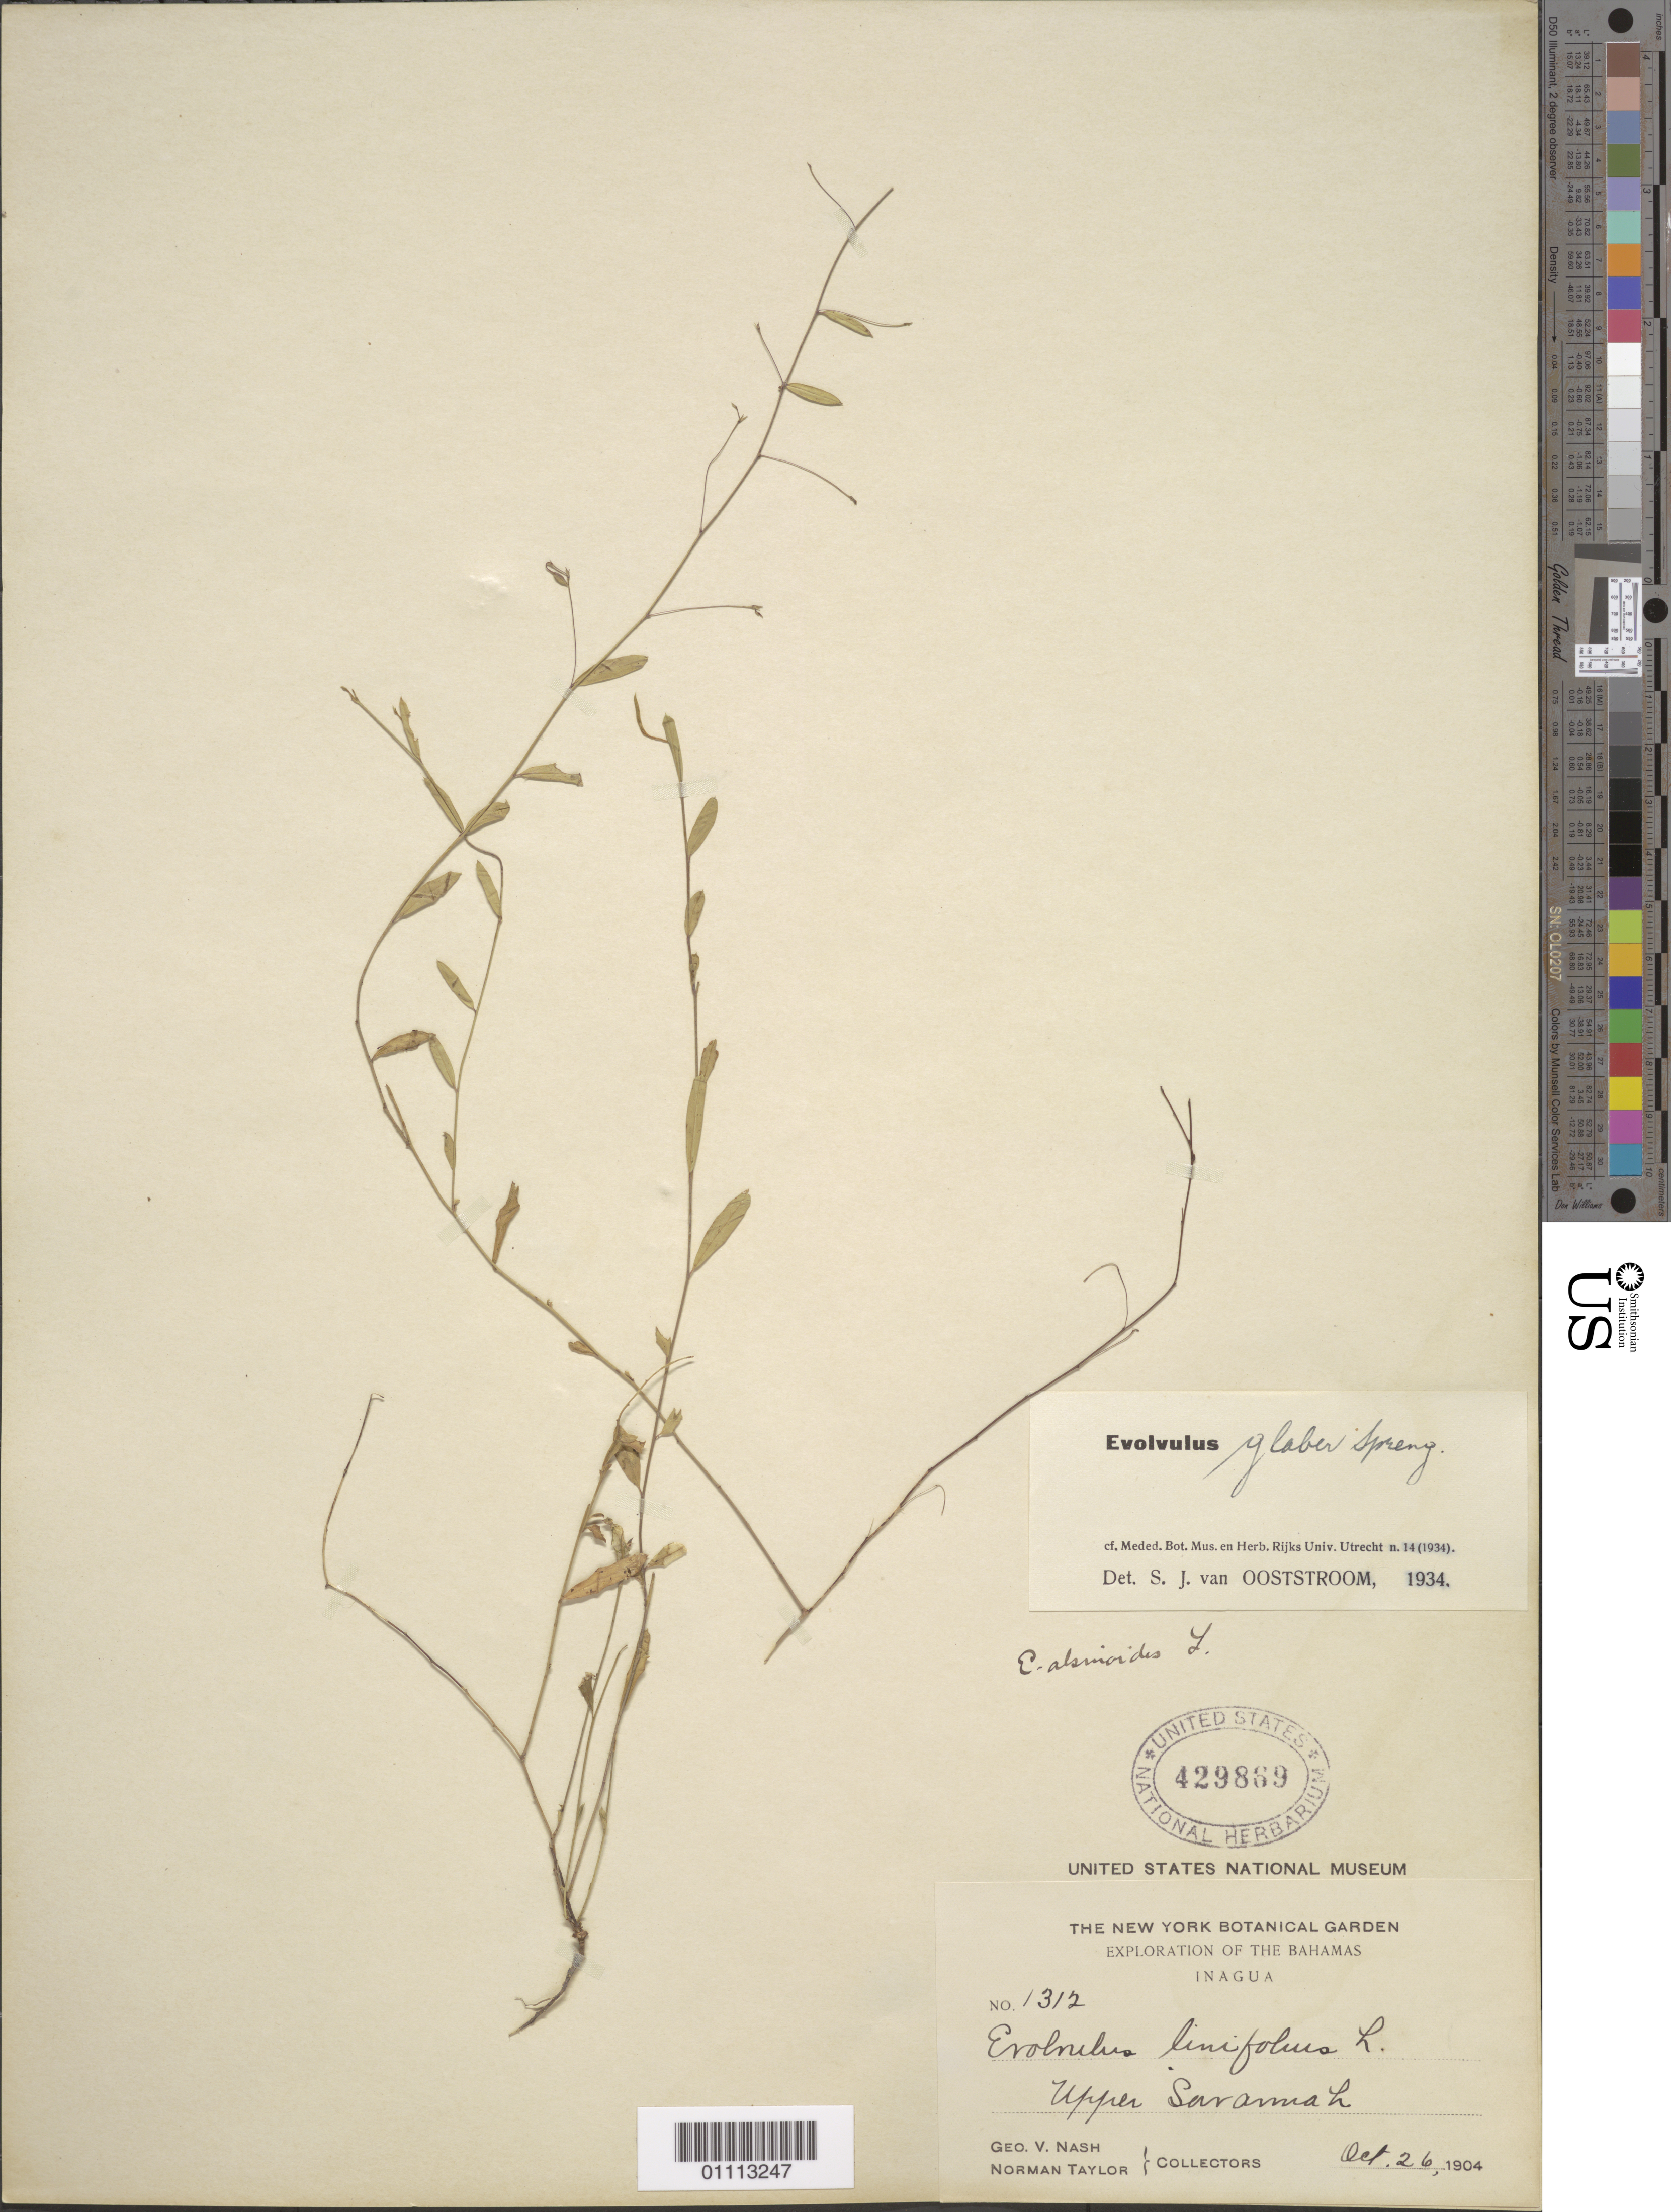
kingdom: Plantae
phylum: Tracheophyta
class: Magnoliopsida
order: Solanales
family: Convolvulaceae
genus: Evolvulus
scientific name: Evolvulus convolvuloides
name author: (Willd. ex Schult.) Stearn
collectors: G. V. Nash & N. Taylor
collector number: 1312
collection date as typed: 26 Oct 1904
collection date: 1904-10-26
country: Bahamas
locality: Inagua. Upper Savannah.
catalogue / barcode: US 429869